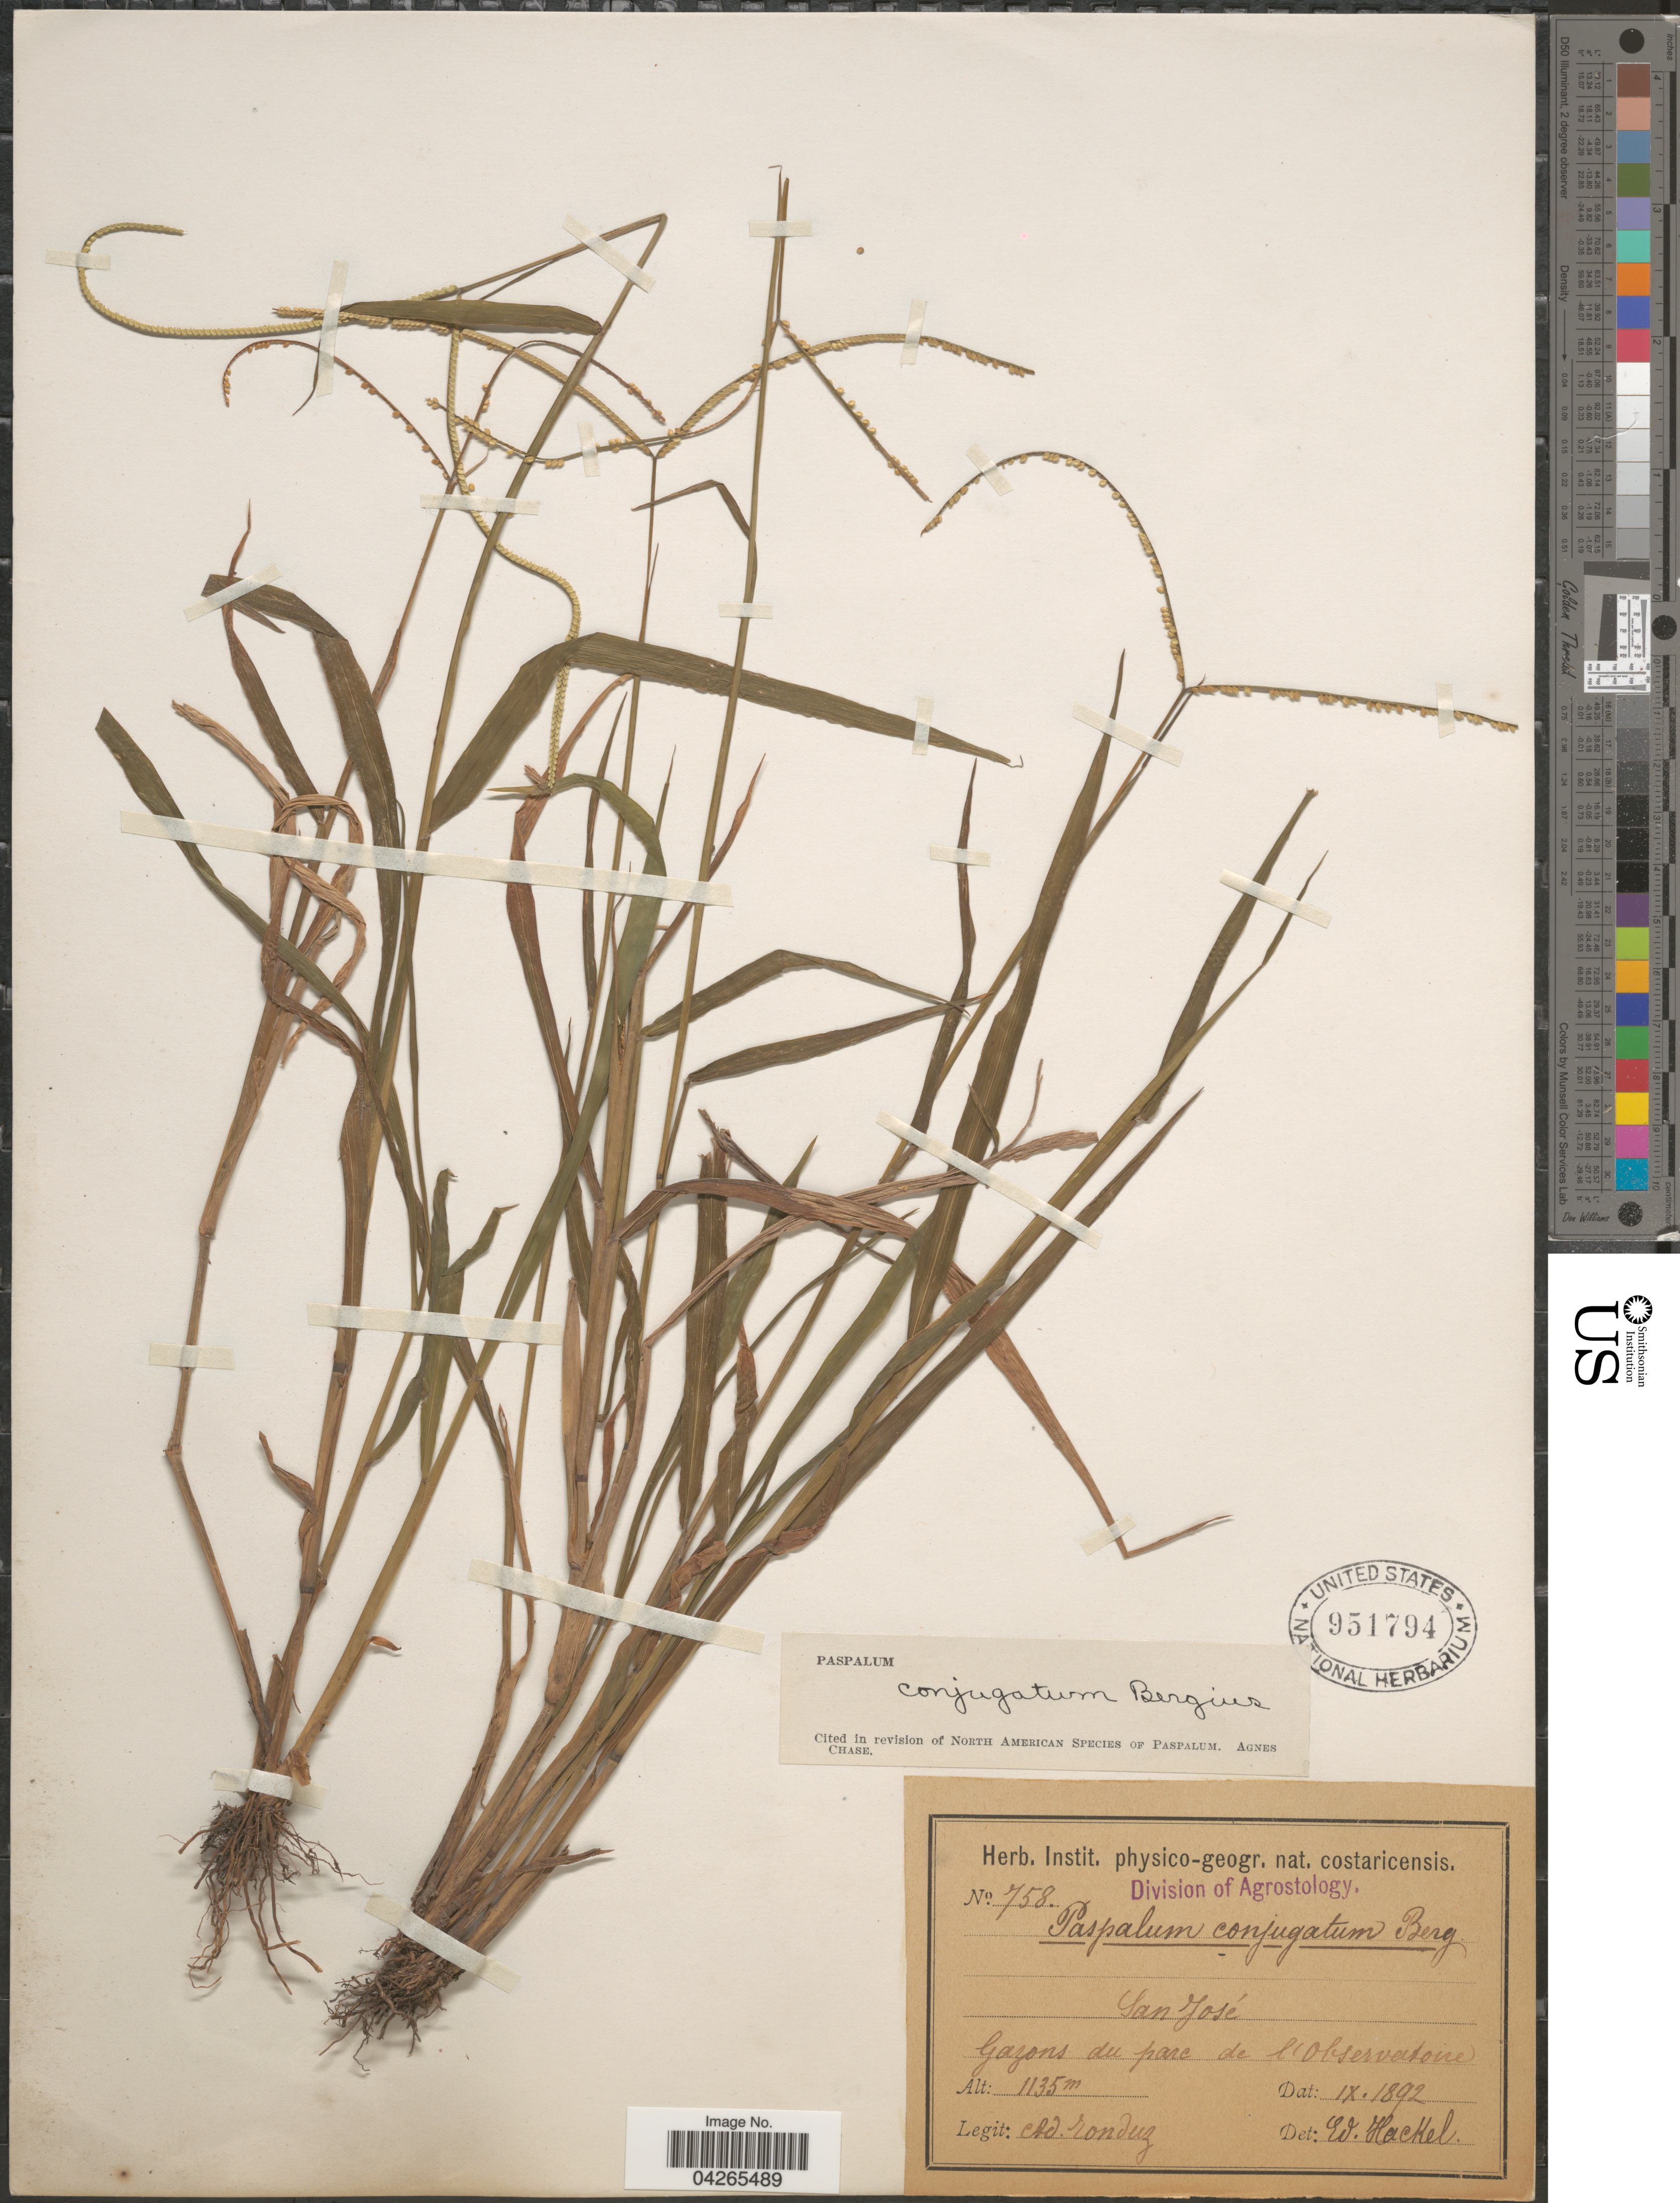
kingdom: Plantae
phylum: Tracheophyta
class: Liliopsida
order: Poales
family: Poaceae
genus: Paspalum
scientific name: Paspalum conjugatum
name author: P.J. Bergius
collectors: A. Tonduz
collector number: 758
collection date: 1892-09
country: Costa Rica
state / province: San José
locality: Gazons du parc de l'Observatone [interpreted].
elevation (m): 1135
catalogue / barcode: US 951794